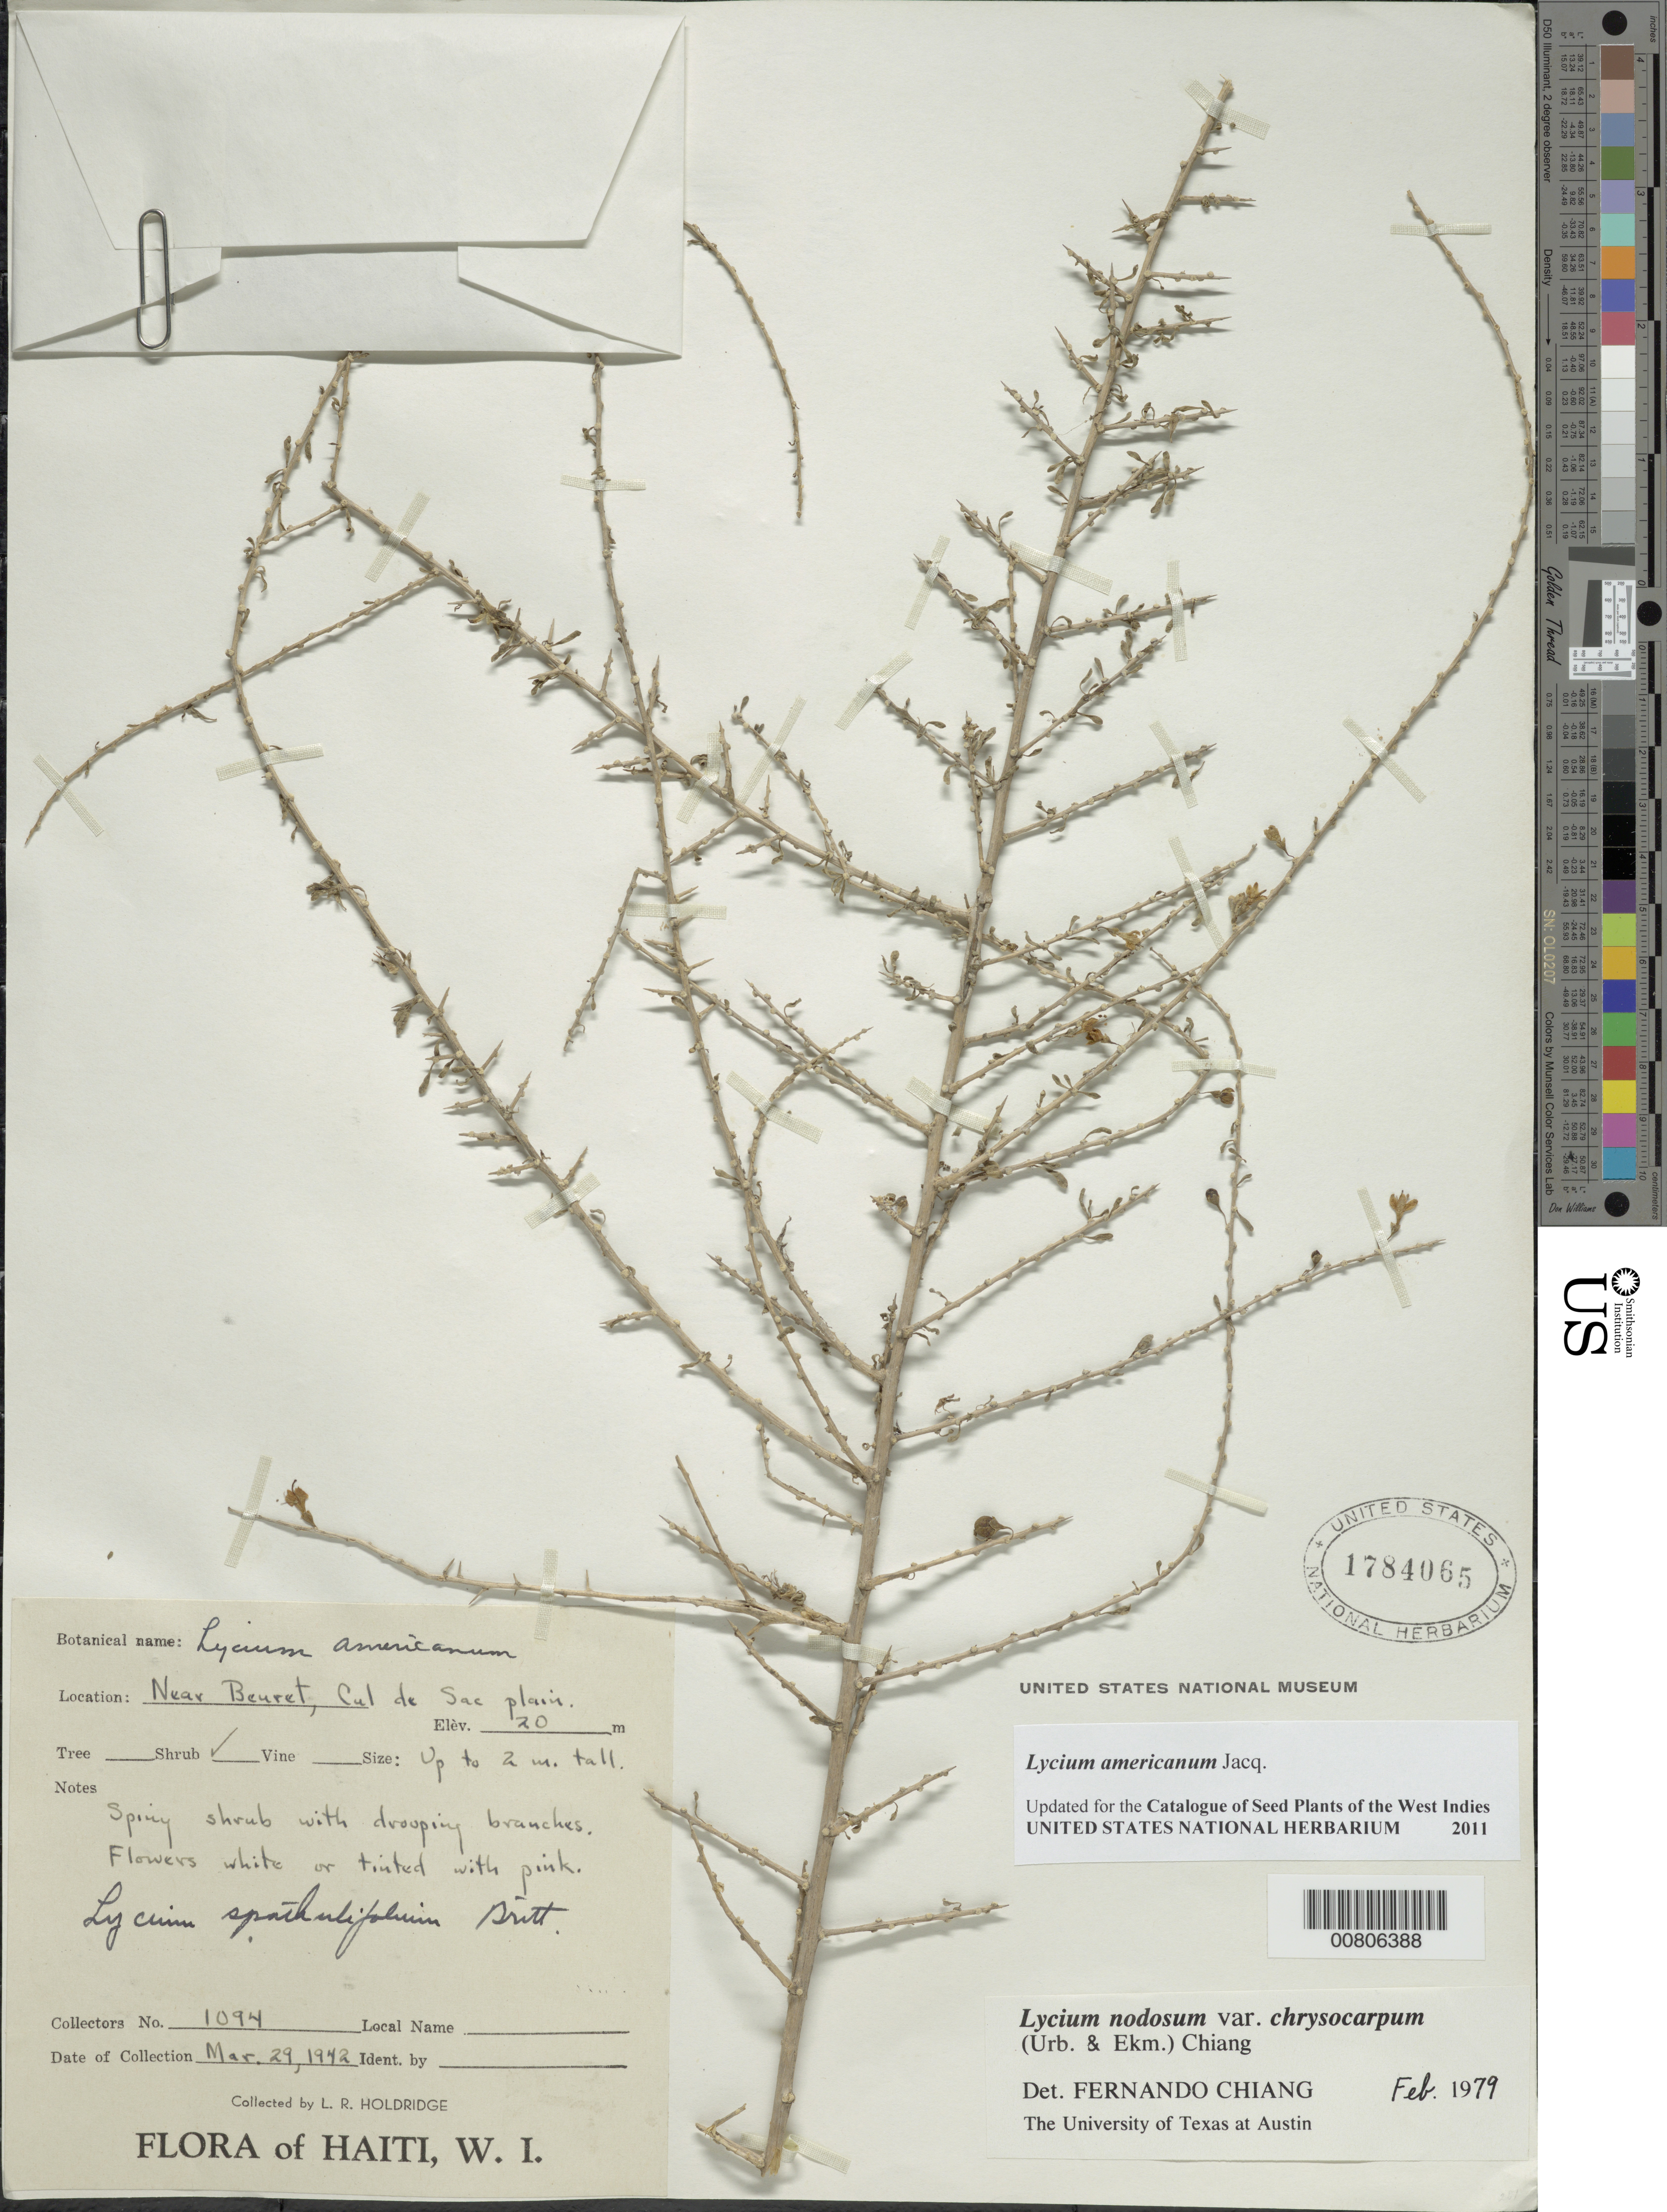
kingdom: Plantae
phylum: Tracheophyta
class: Magnoliopsida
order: Solanales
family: Solanaceae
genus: Lycium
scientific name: Lycium americanum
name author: Jacq.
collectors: L. Holdridge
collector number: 1094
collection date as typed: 29 Mar 1942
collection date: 1942-03-29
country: Haiti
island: Hispaniola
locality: Near Beuret, Cul de Sac plain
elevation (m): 20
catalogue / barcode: US 1784065